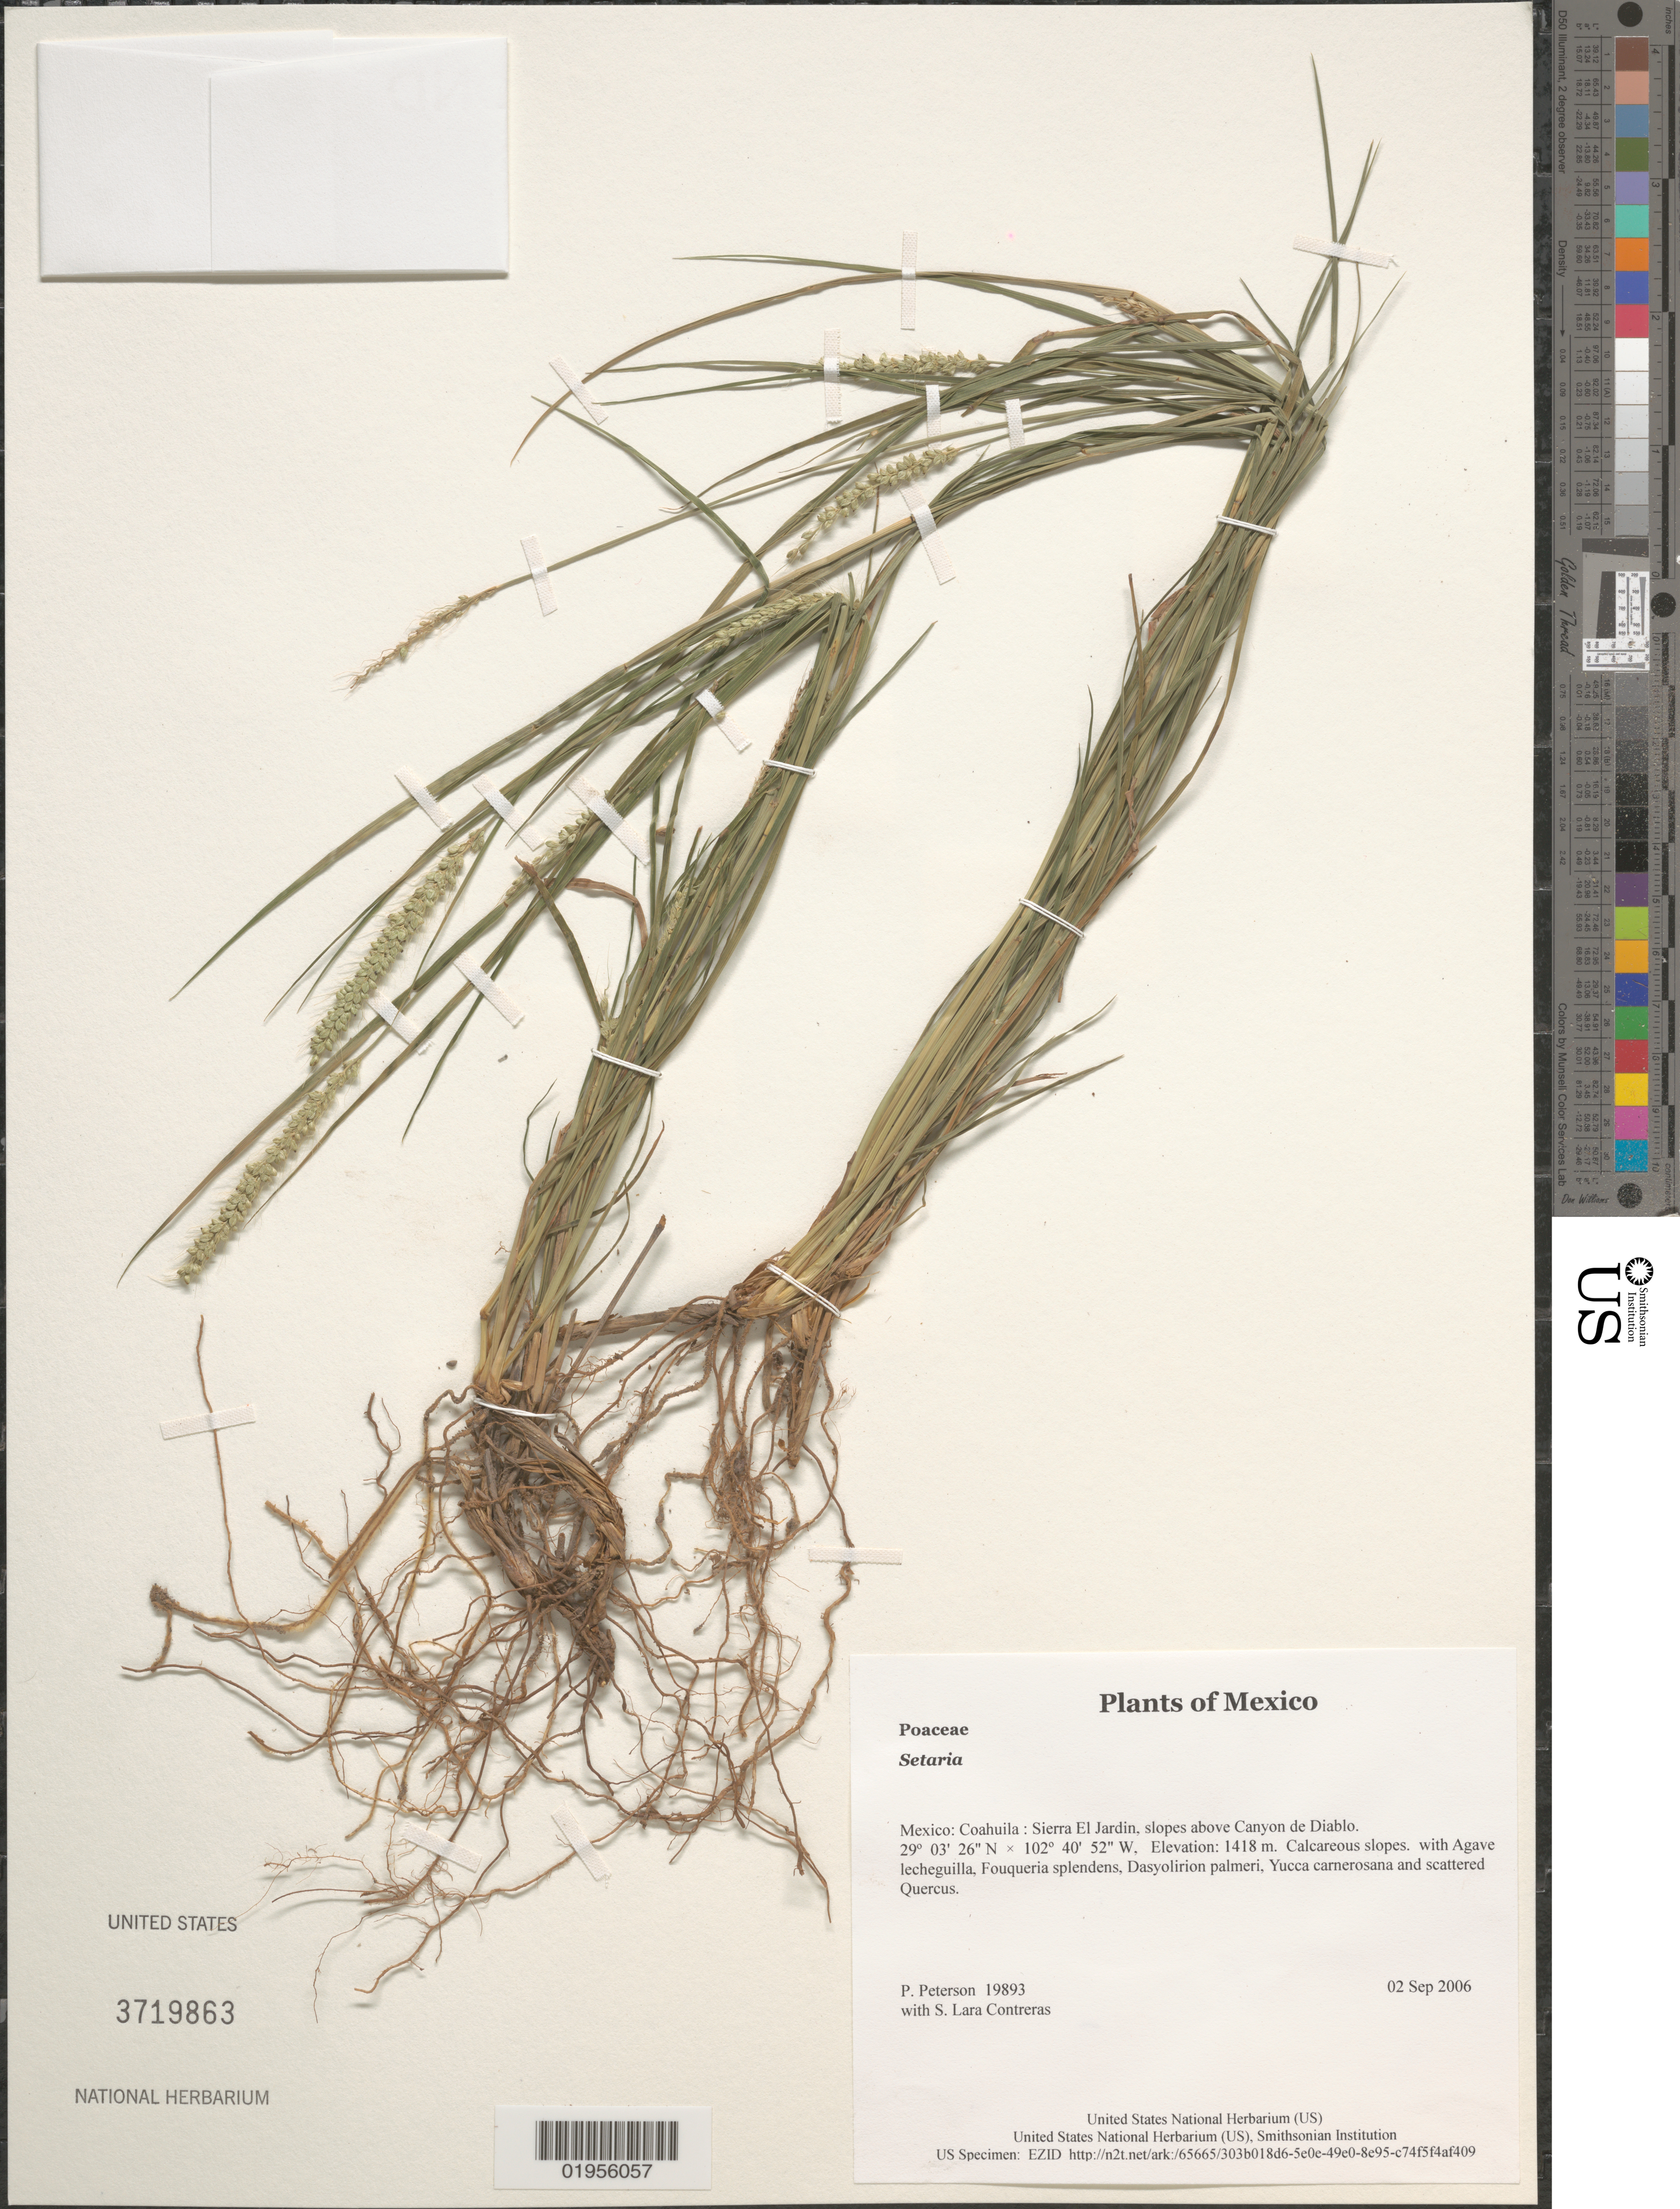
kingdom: Plantae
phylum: Tracheophyta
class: Liliopsida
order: Poales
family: Poaceae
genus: Setaria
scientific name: Setaria sp.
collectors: P. M. Peterson & S. Lara Contreras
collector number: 19893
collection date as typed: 02 Sep 2006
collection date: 2006-09-02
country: Mexico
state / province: Coahuila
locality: Sierra El Jardin, slopes above Canyon de Diablo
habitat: Calcareous slopes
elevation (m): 1418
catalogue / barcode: US 3719863